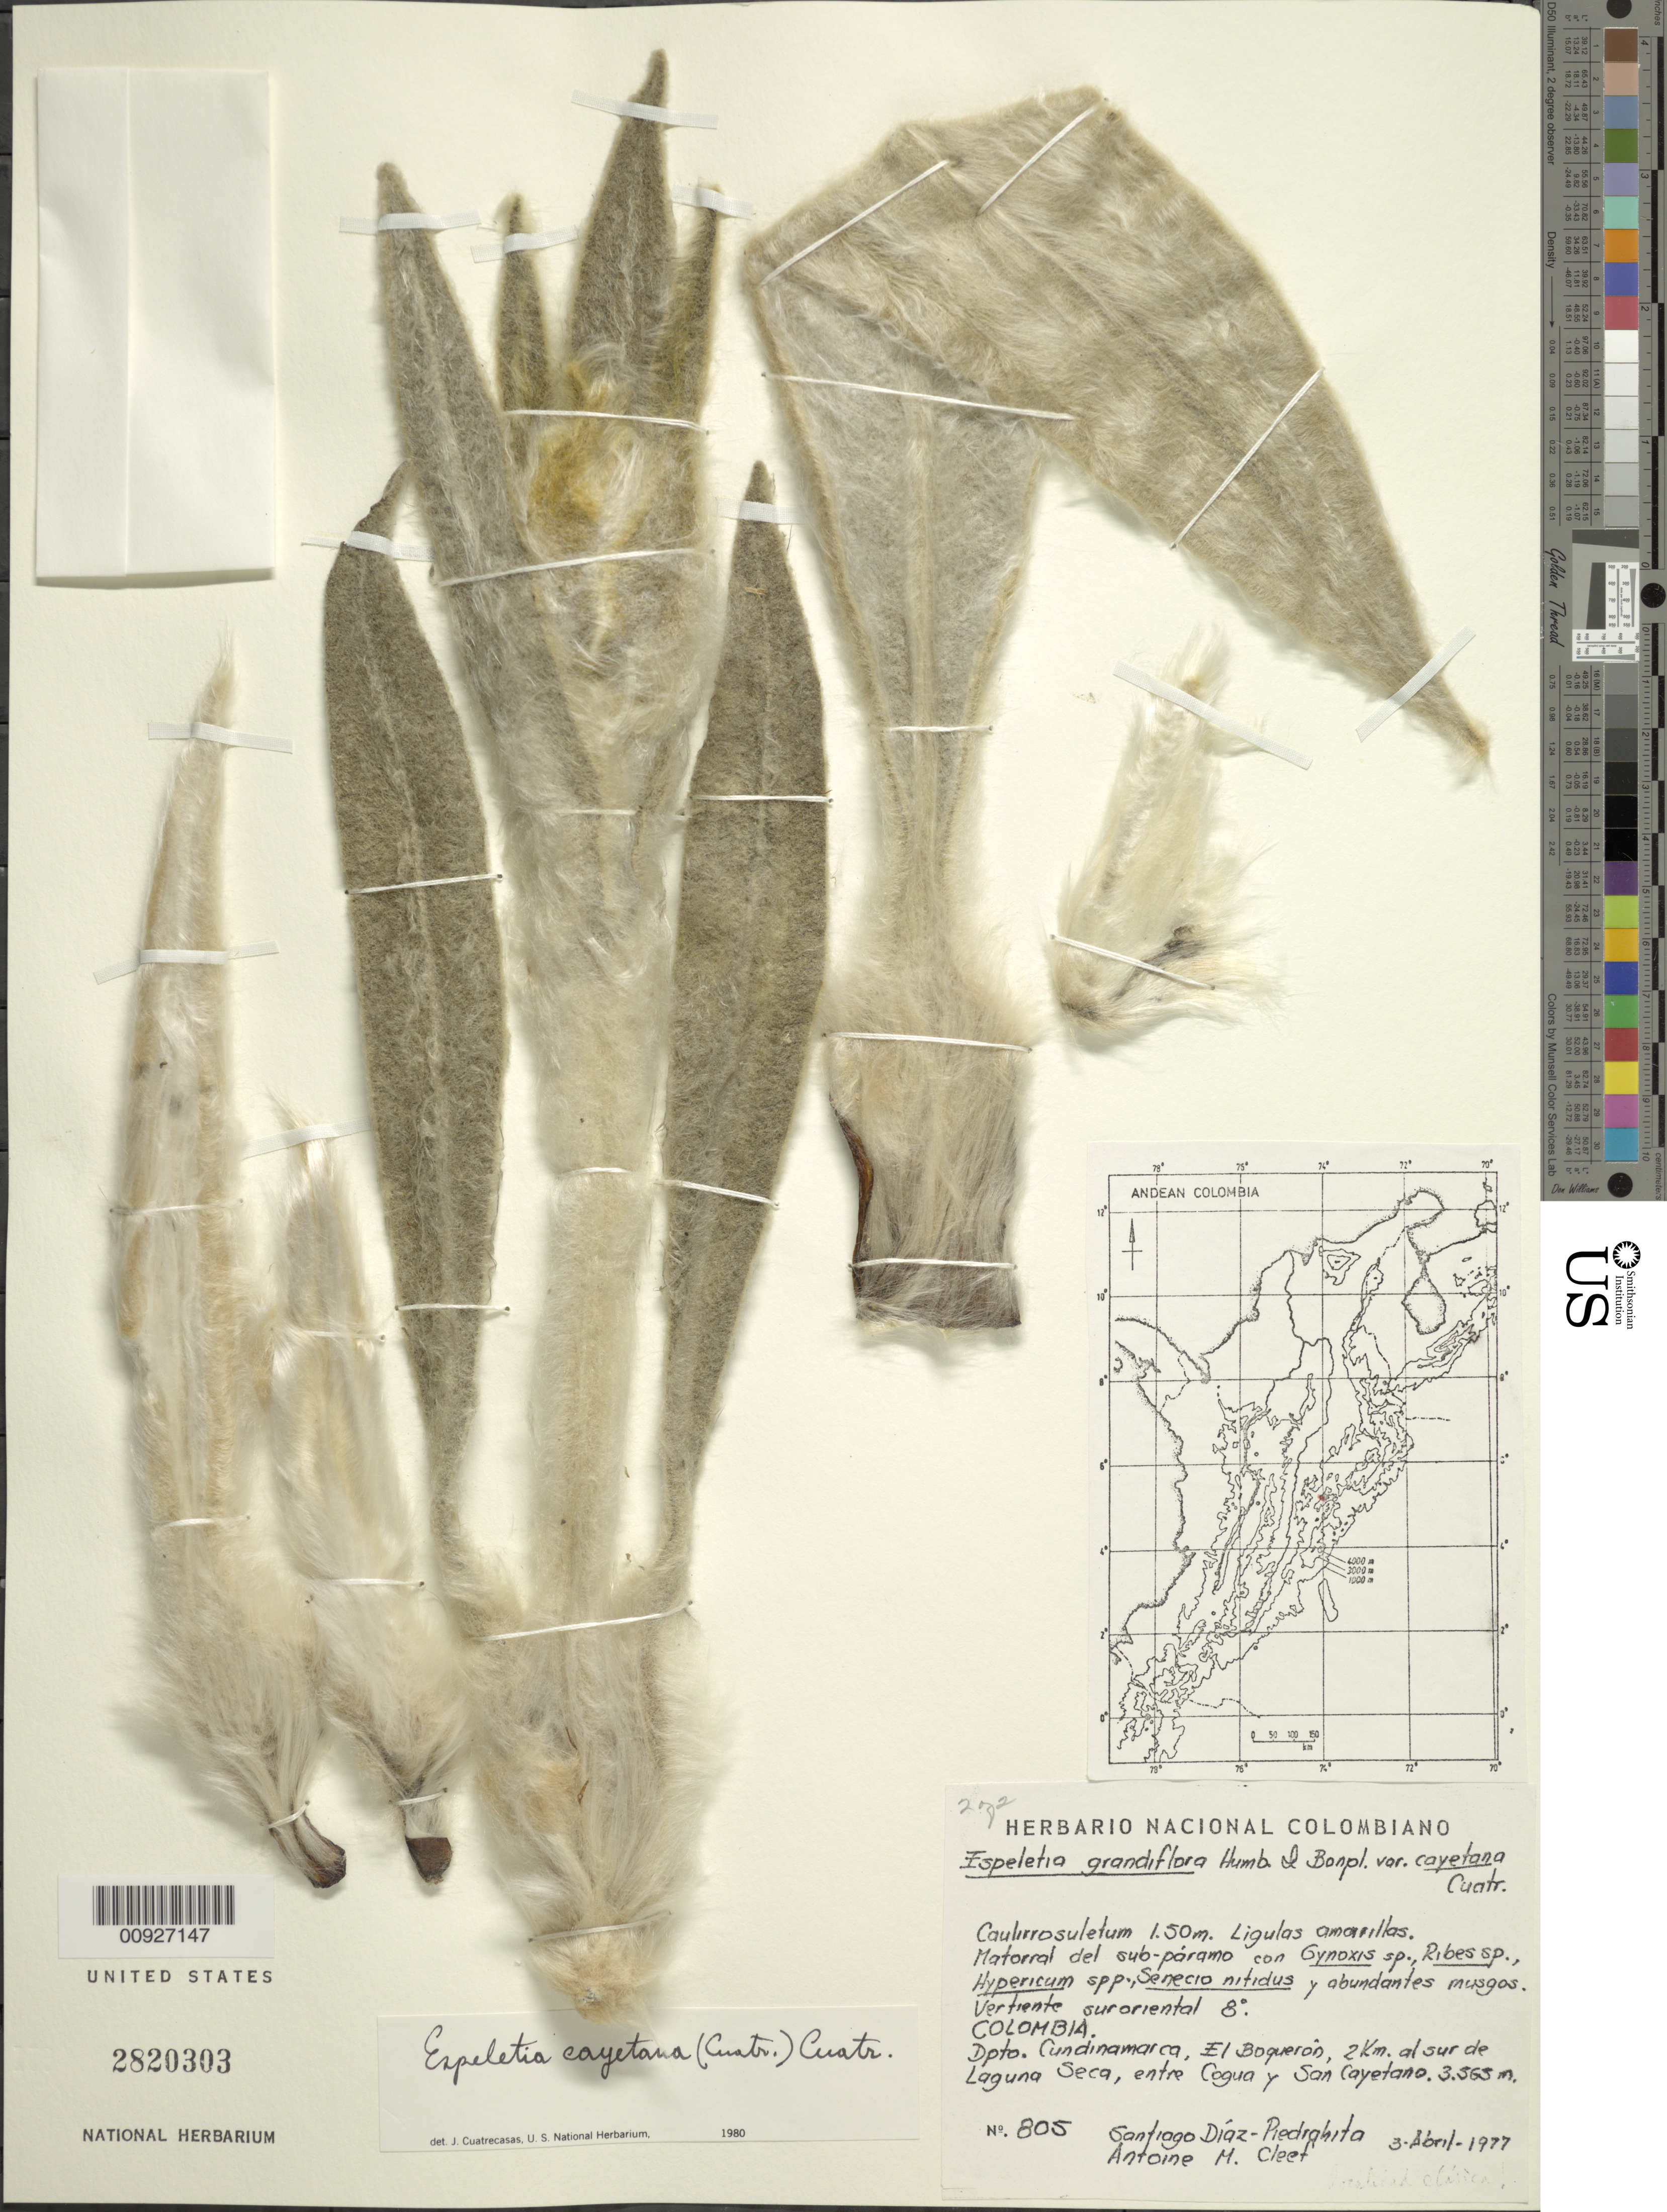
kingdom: Plantae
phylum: Tracheophyta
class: Magnoliopsida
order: Asterales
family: Asteraceae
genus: Espeletia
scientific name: Espeletia cayetana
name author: (Cuatrec.) Cuatrec.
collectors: S. Díaz Píedrahíta & A. M. Cleef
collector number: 805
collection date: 1977-04-03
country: Colombia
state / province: Cundinamarca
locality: El Boquerón, 2 km. al sur de Laguna Seca, enre Cogua y San Cayetano. Vertiente suroriental 8º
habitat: Matorrla del sub-páramo con Gynopxis sp., Ribes sp., Hypericum sp., Senececio nitidus y abundantes musgos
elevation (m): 3565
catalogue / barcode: US 2820303